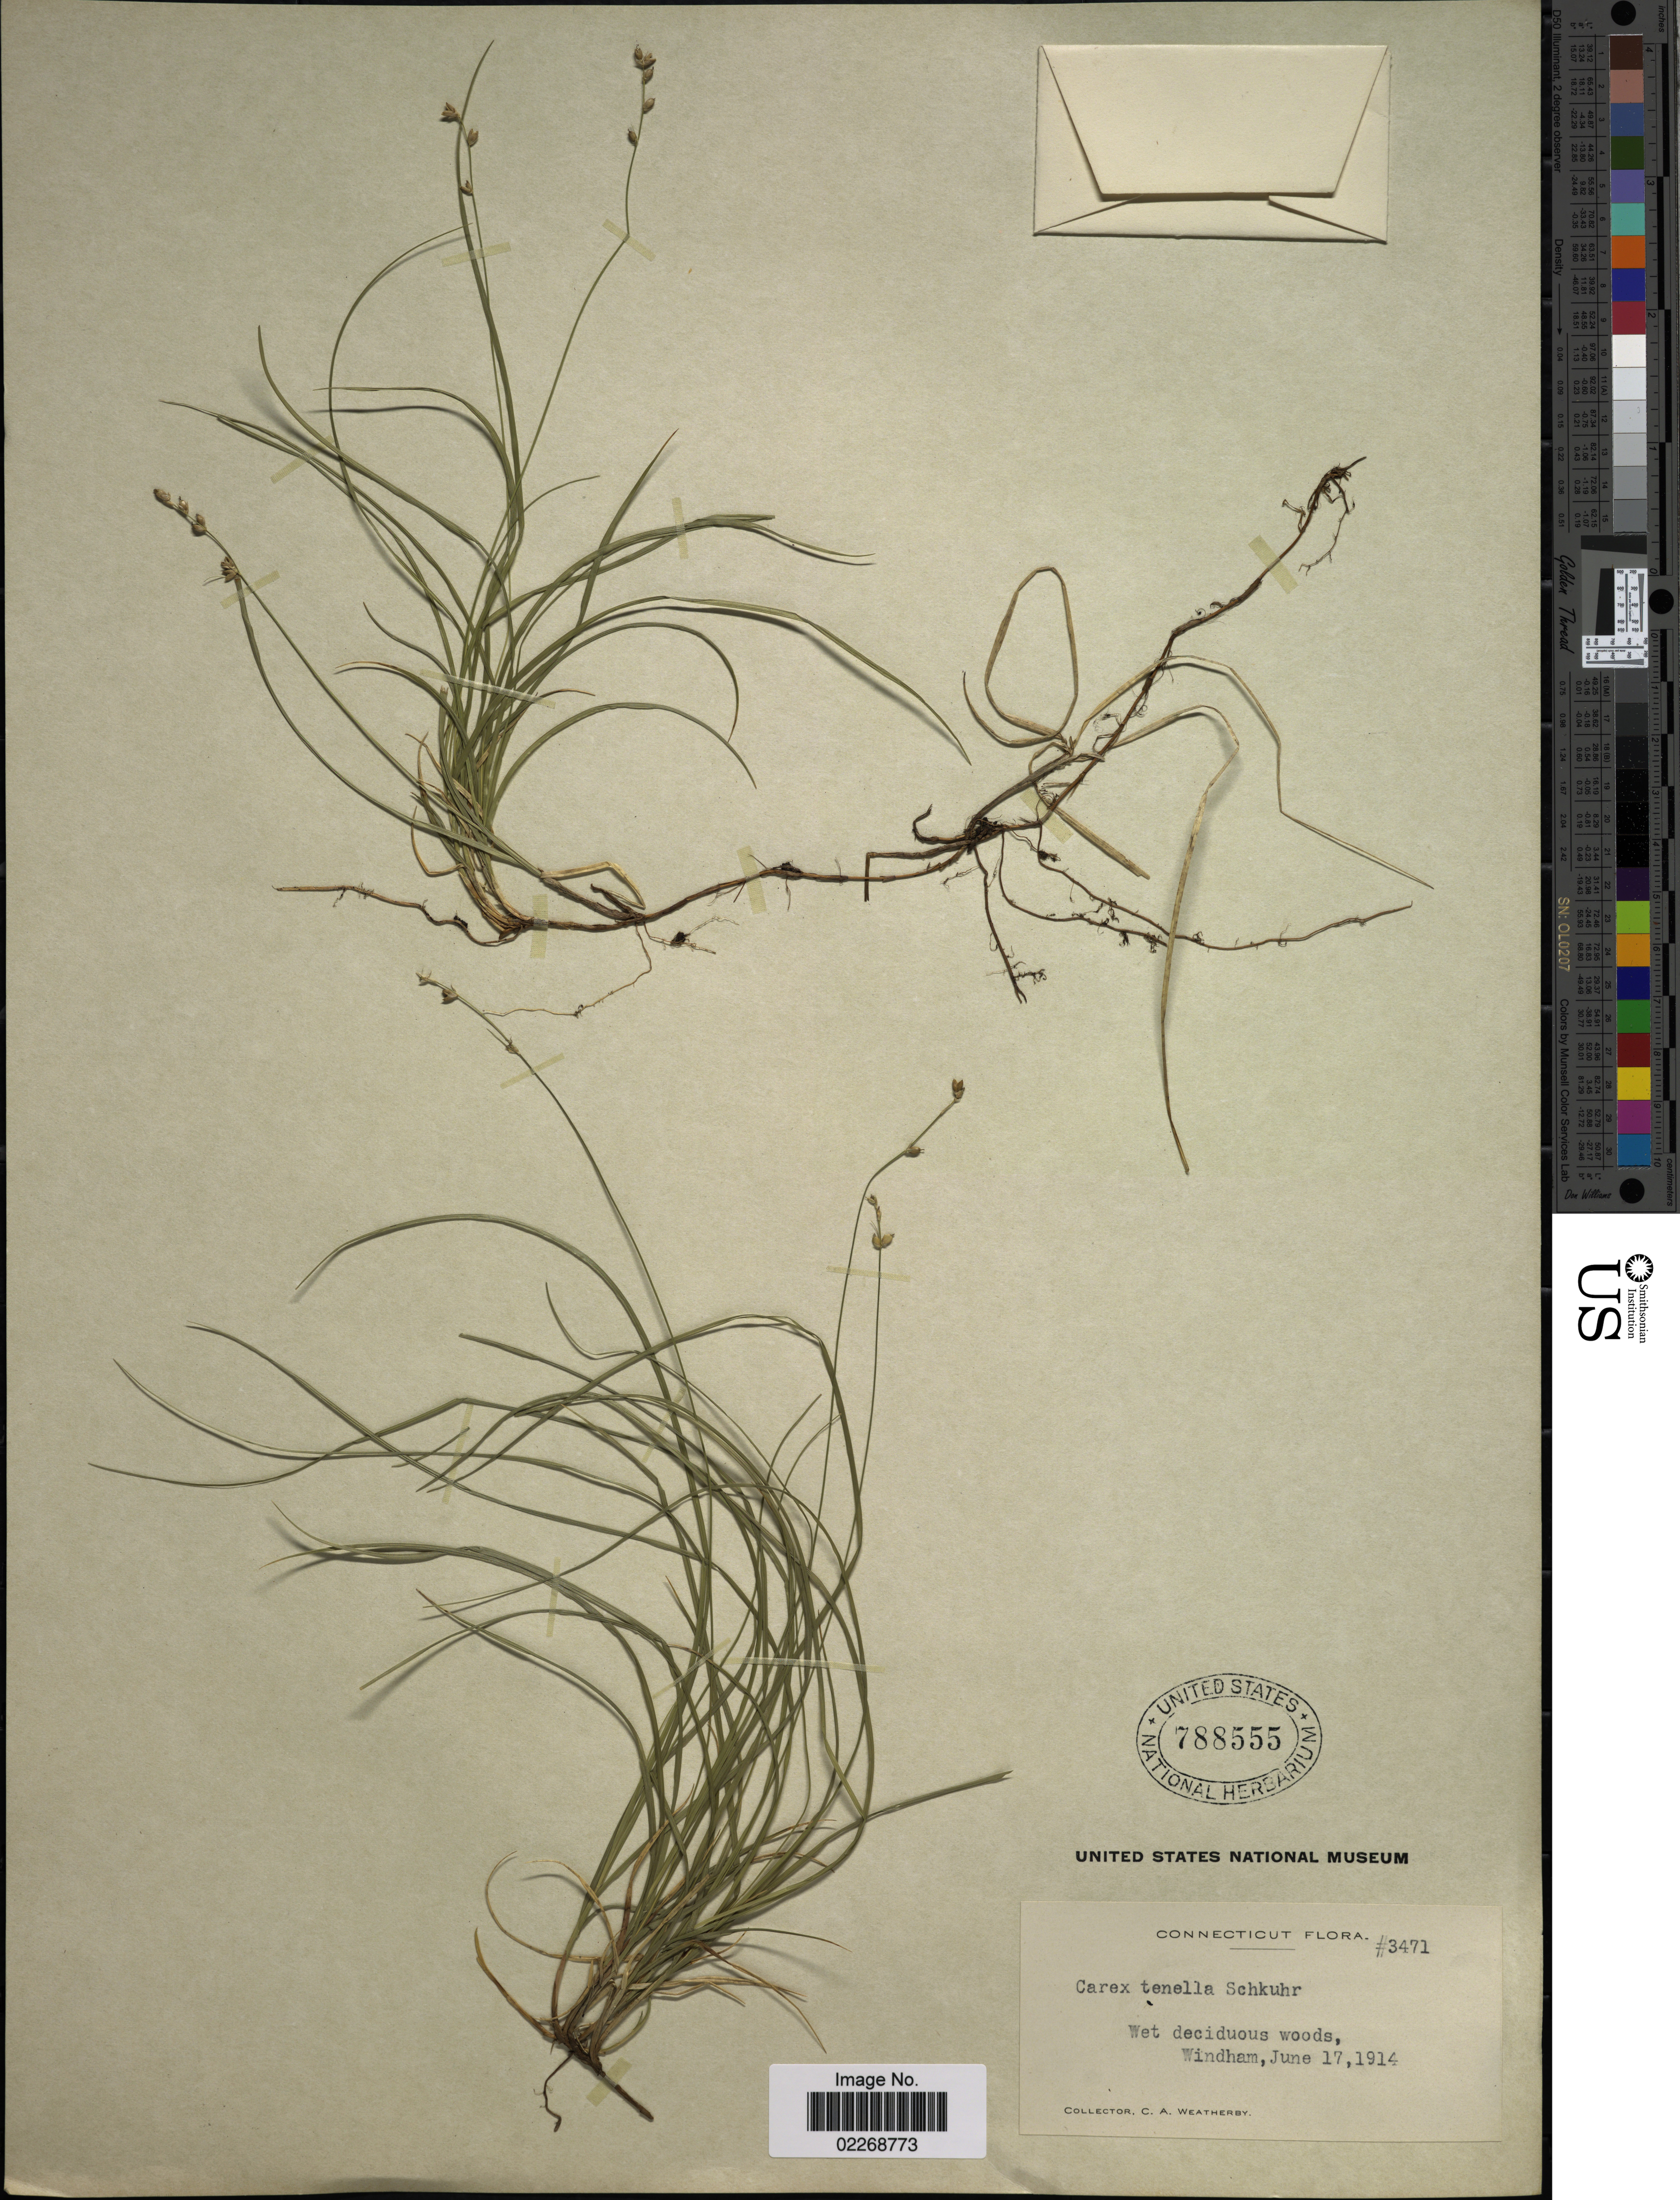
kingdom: Plantae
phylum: Tracheophyta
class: Liliopsida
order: Poales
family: Cyperaceae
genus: Carex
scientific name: Carex disperma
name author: Dewey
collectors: C. A. Weatherby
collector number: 3471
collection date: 1914-06-17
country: United States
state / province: Connecticut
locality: Wet deciduous woods, Windham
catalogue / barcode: US 788555